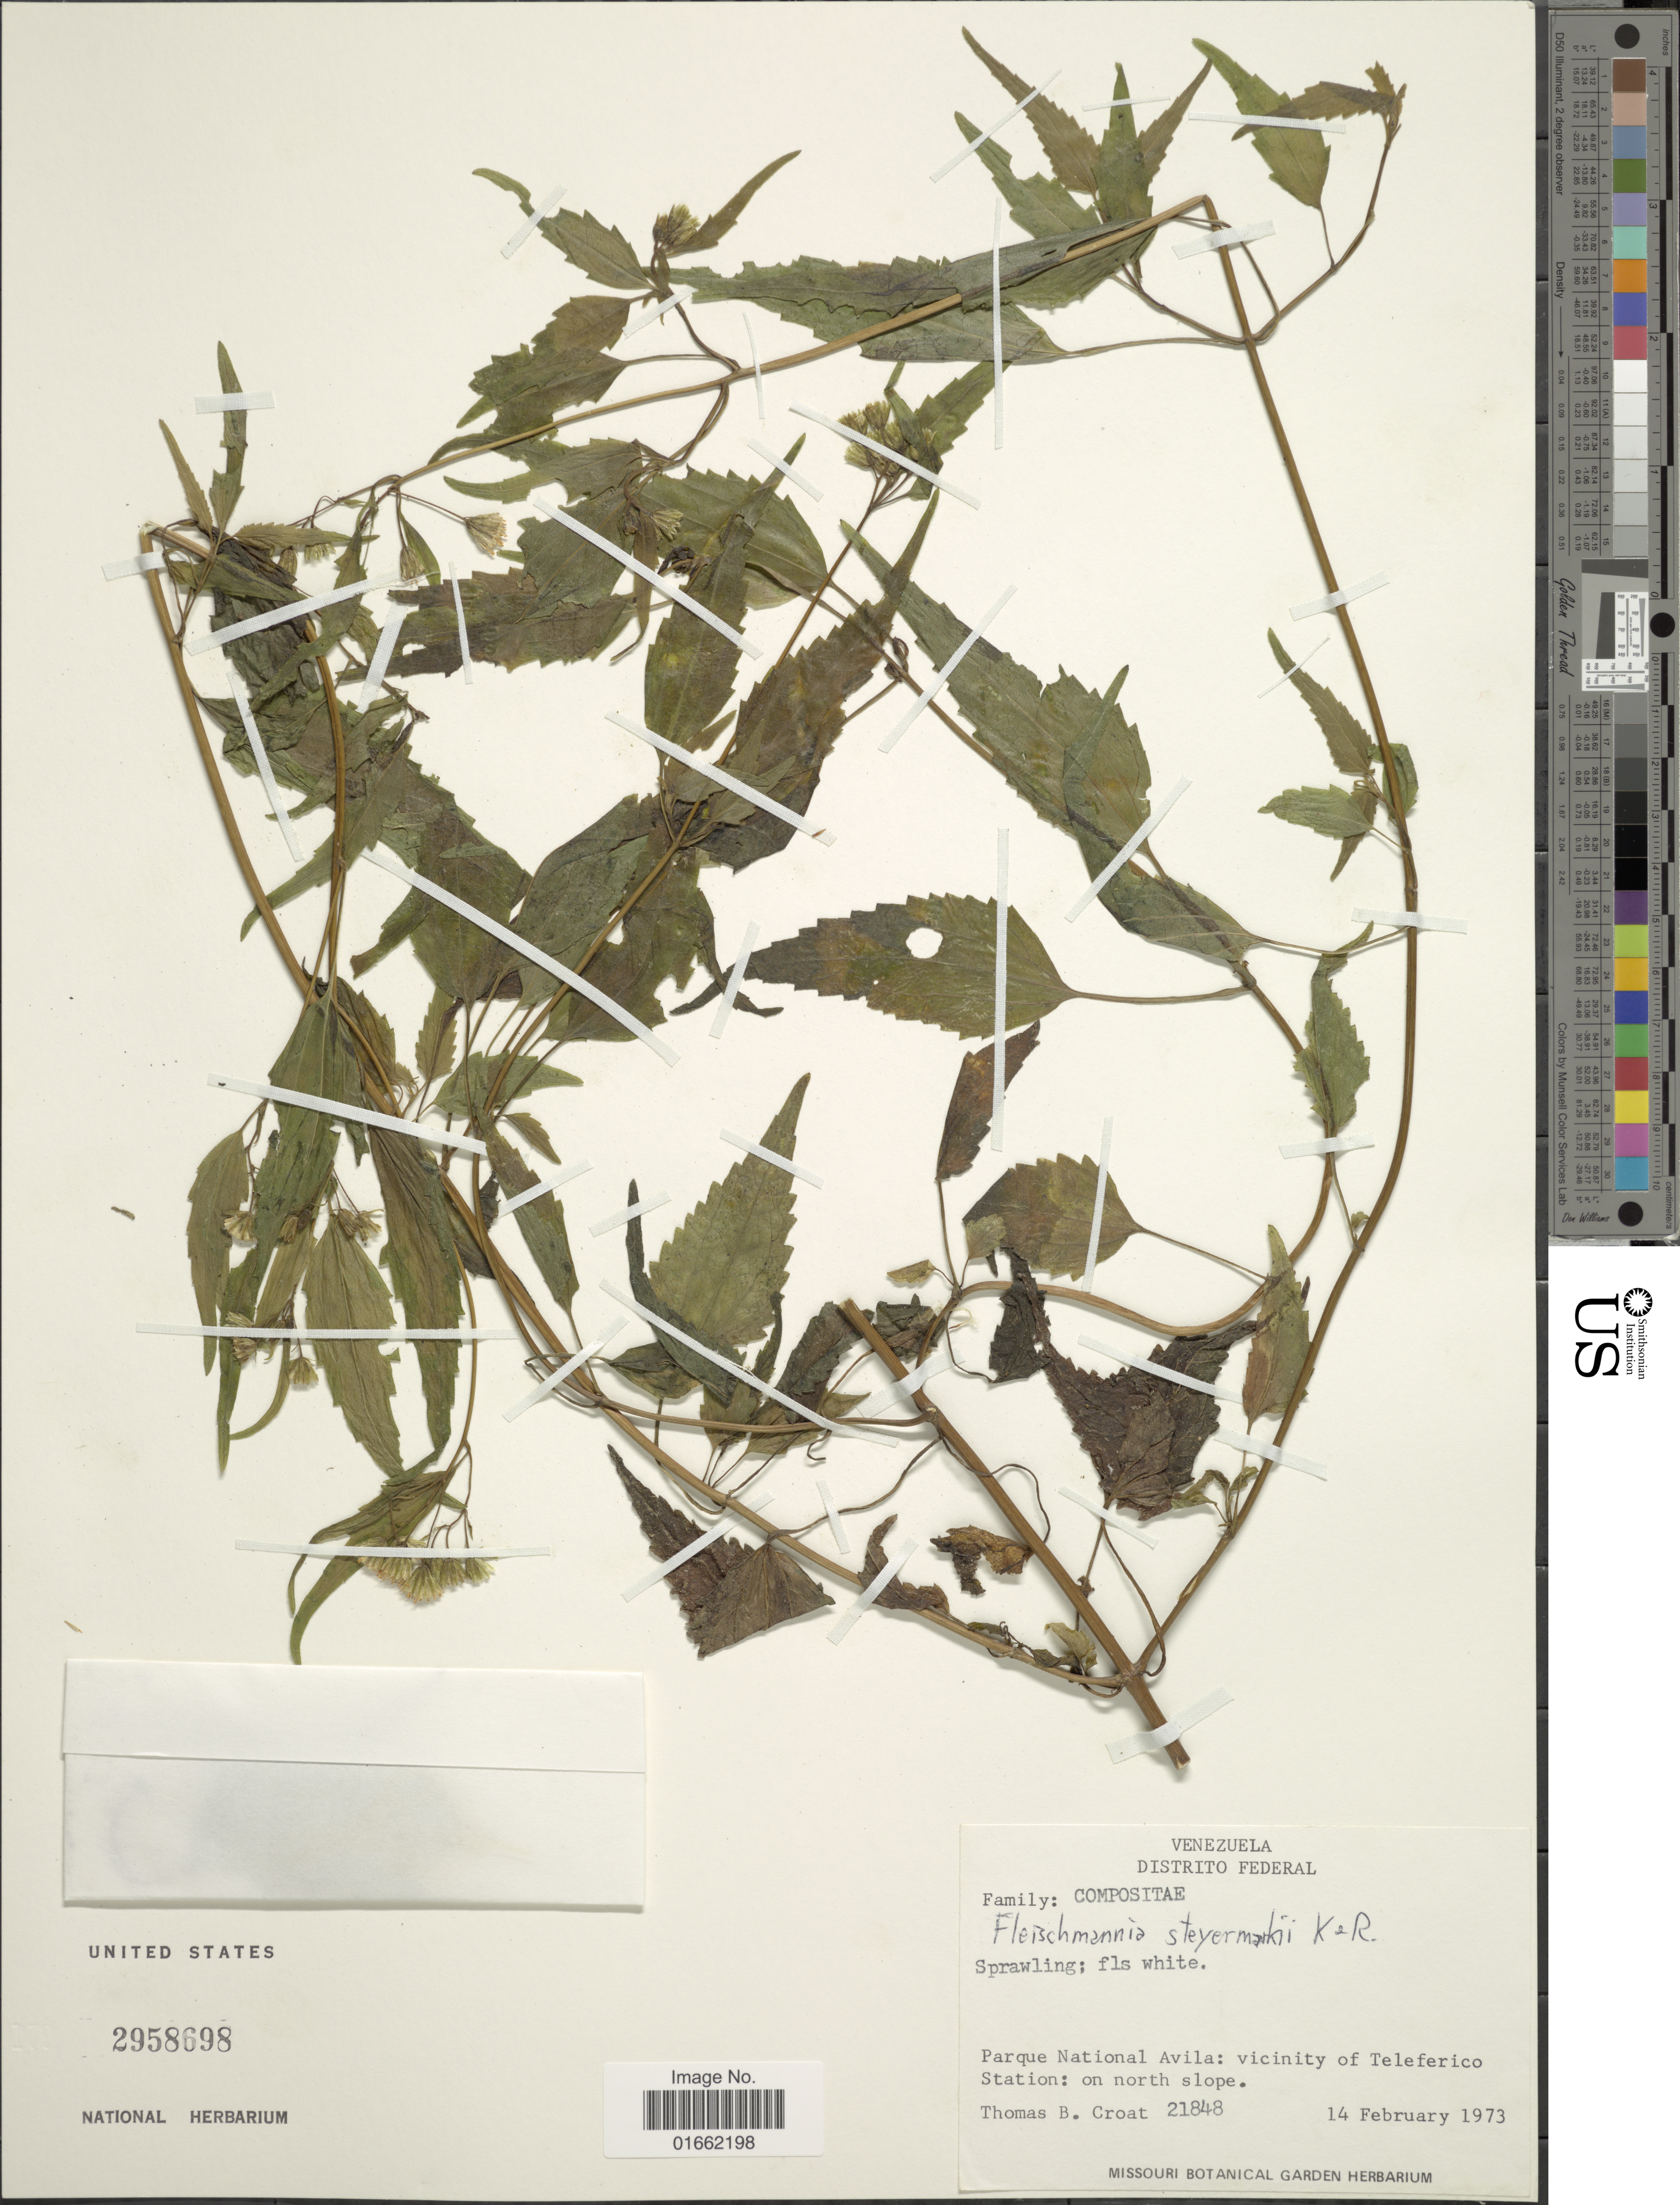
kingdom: Plantae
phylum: Tracheophyta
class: Magnoliopsida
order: Asterales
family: Asteraceae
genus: Fleischmannia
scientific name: Fleischmannia steyermarkii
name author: R.M. King & H. Rob.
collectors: T. B. Croat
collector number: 21848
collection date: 1973-02-14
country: Venezuela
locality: Distrito Federal. Parque National Avila: vicinity of Teleferico Station: on north slope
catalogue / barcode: US 2958698